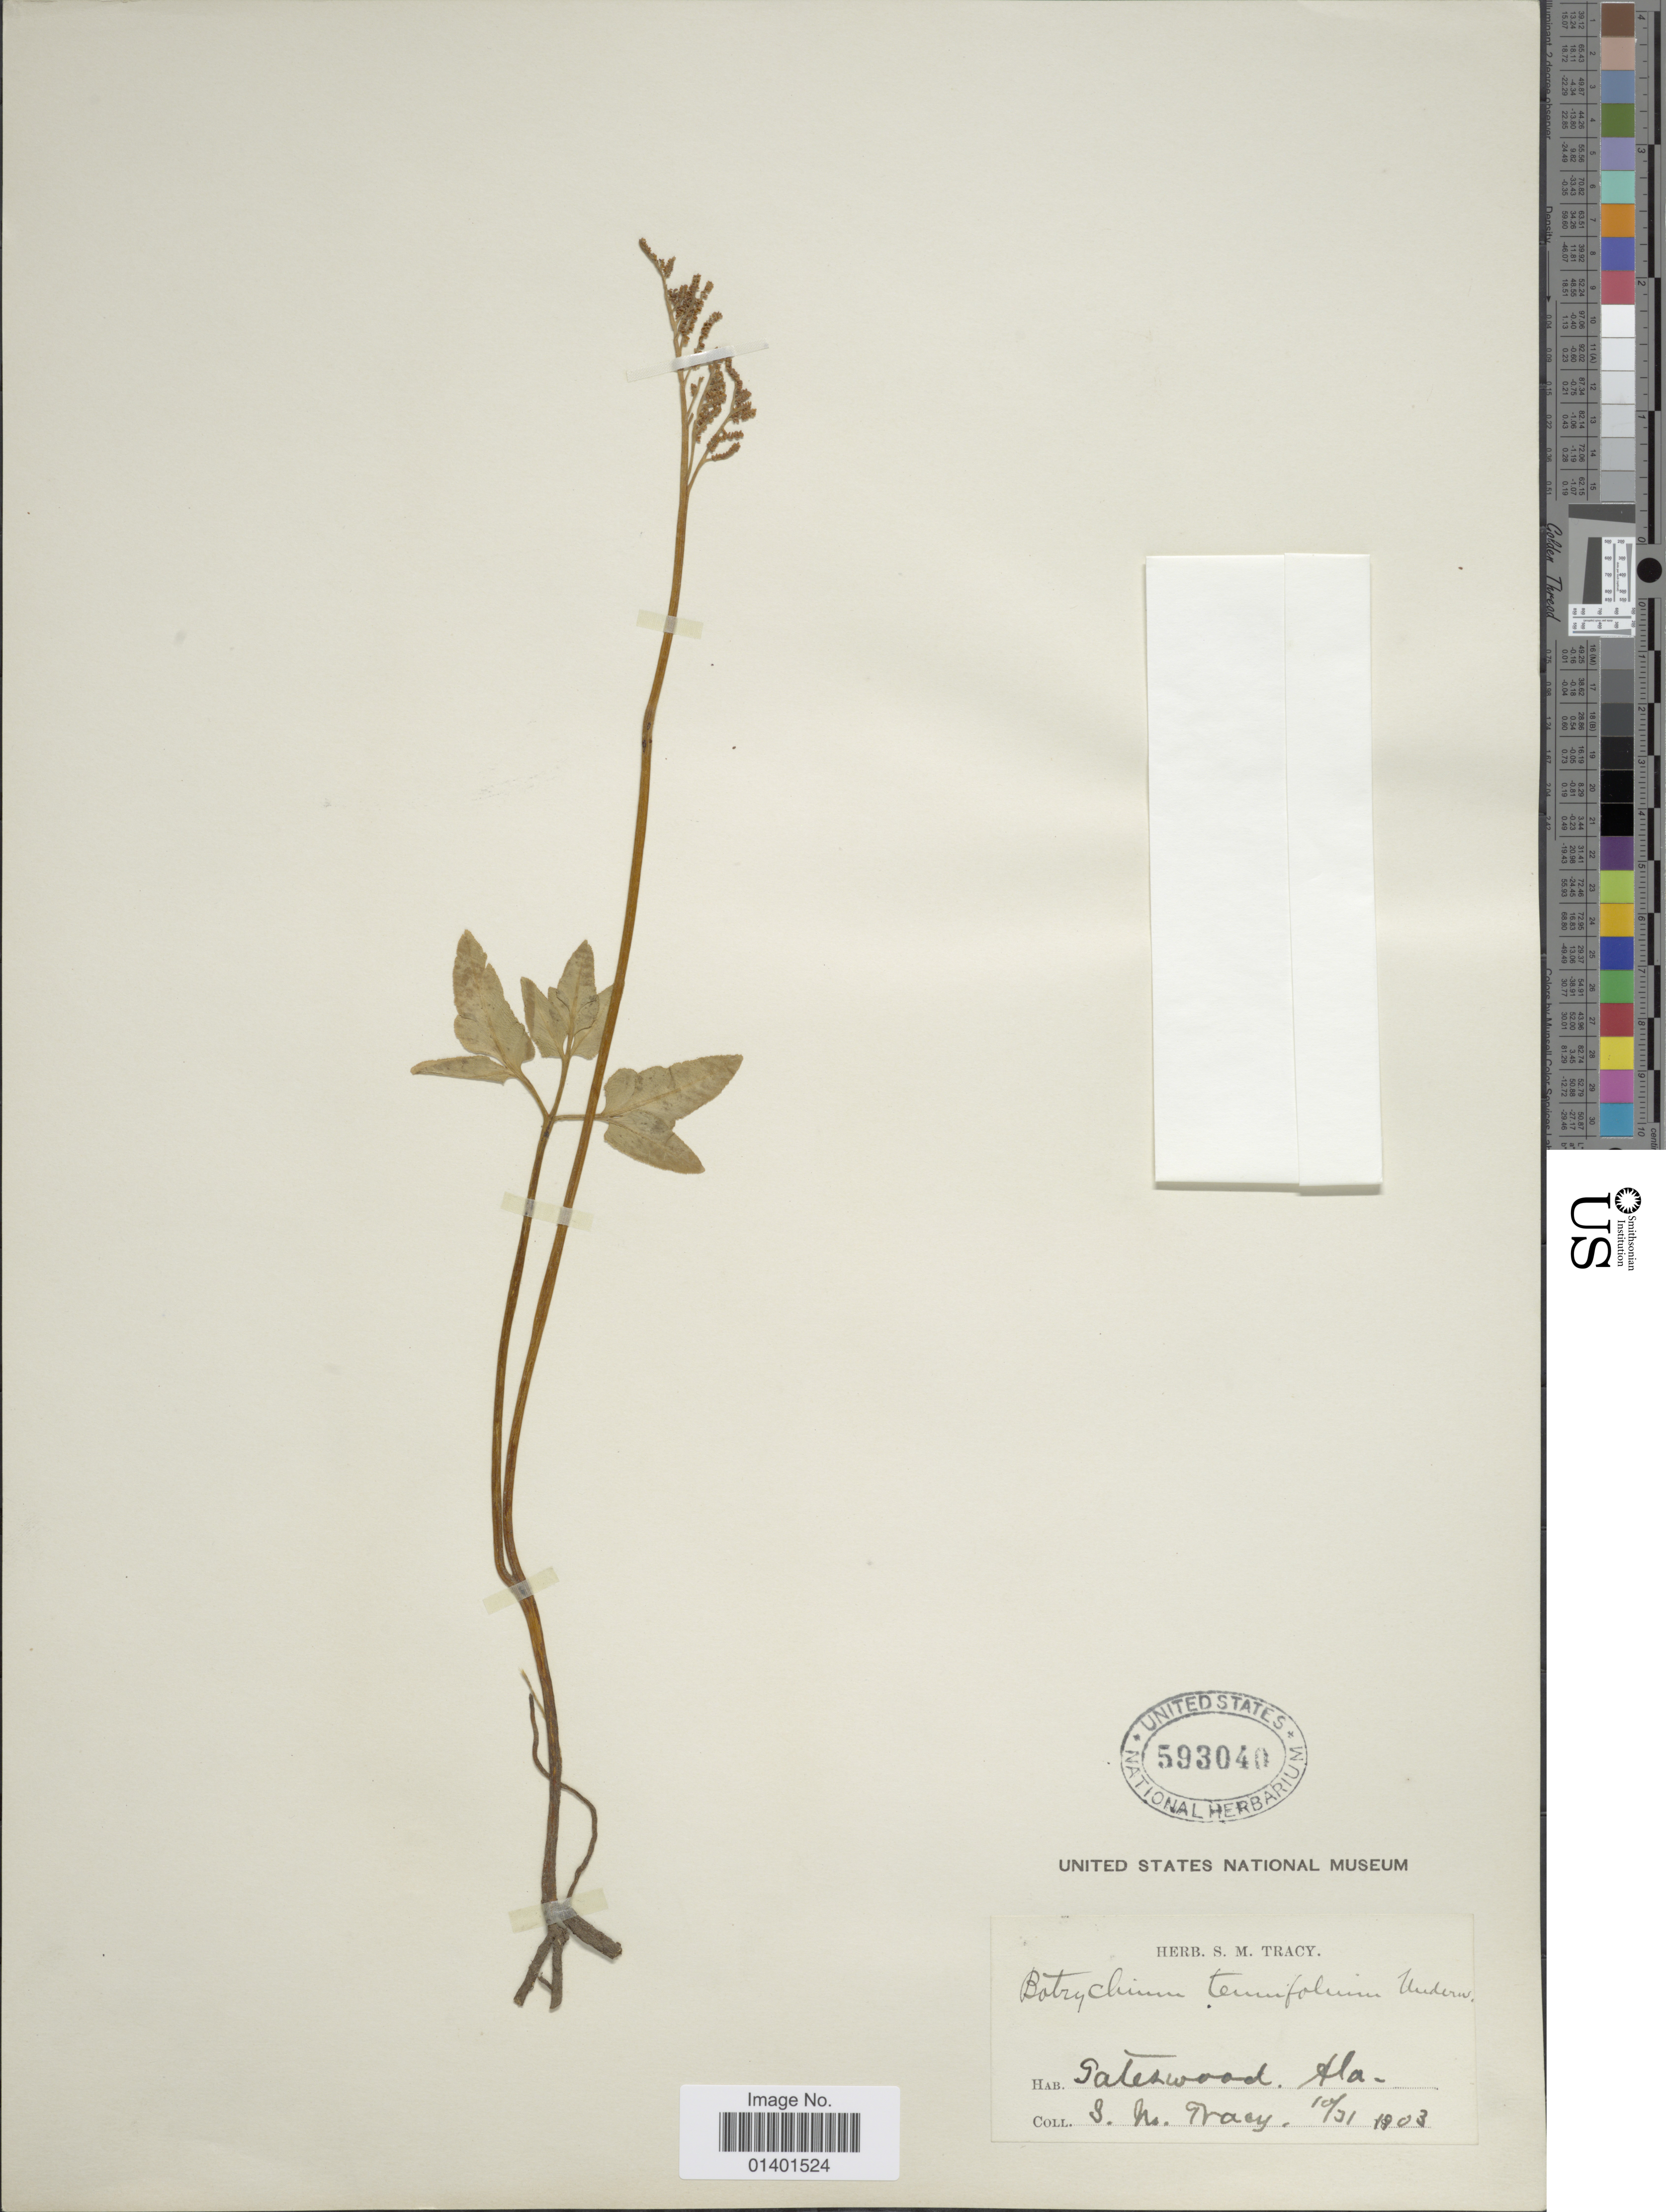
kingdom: Plantae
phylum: Tracheophyta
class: Polypodiopsida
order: Ophioglossales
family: Ophioglossaceae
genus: Botrychium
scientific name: Botrychium biternatum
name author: (Sav.) Underw.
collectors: S. M. Tracy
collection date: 1903-10-31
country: United States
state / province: Alabama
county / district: Baldwin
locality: Gateswood.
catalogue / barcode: US 593040